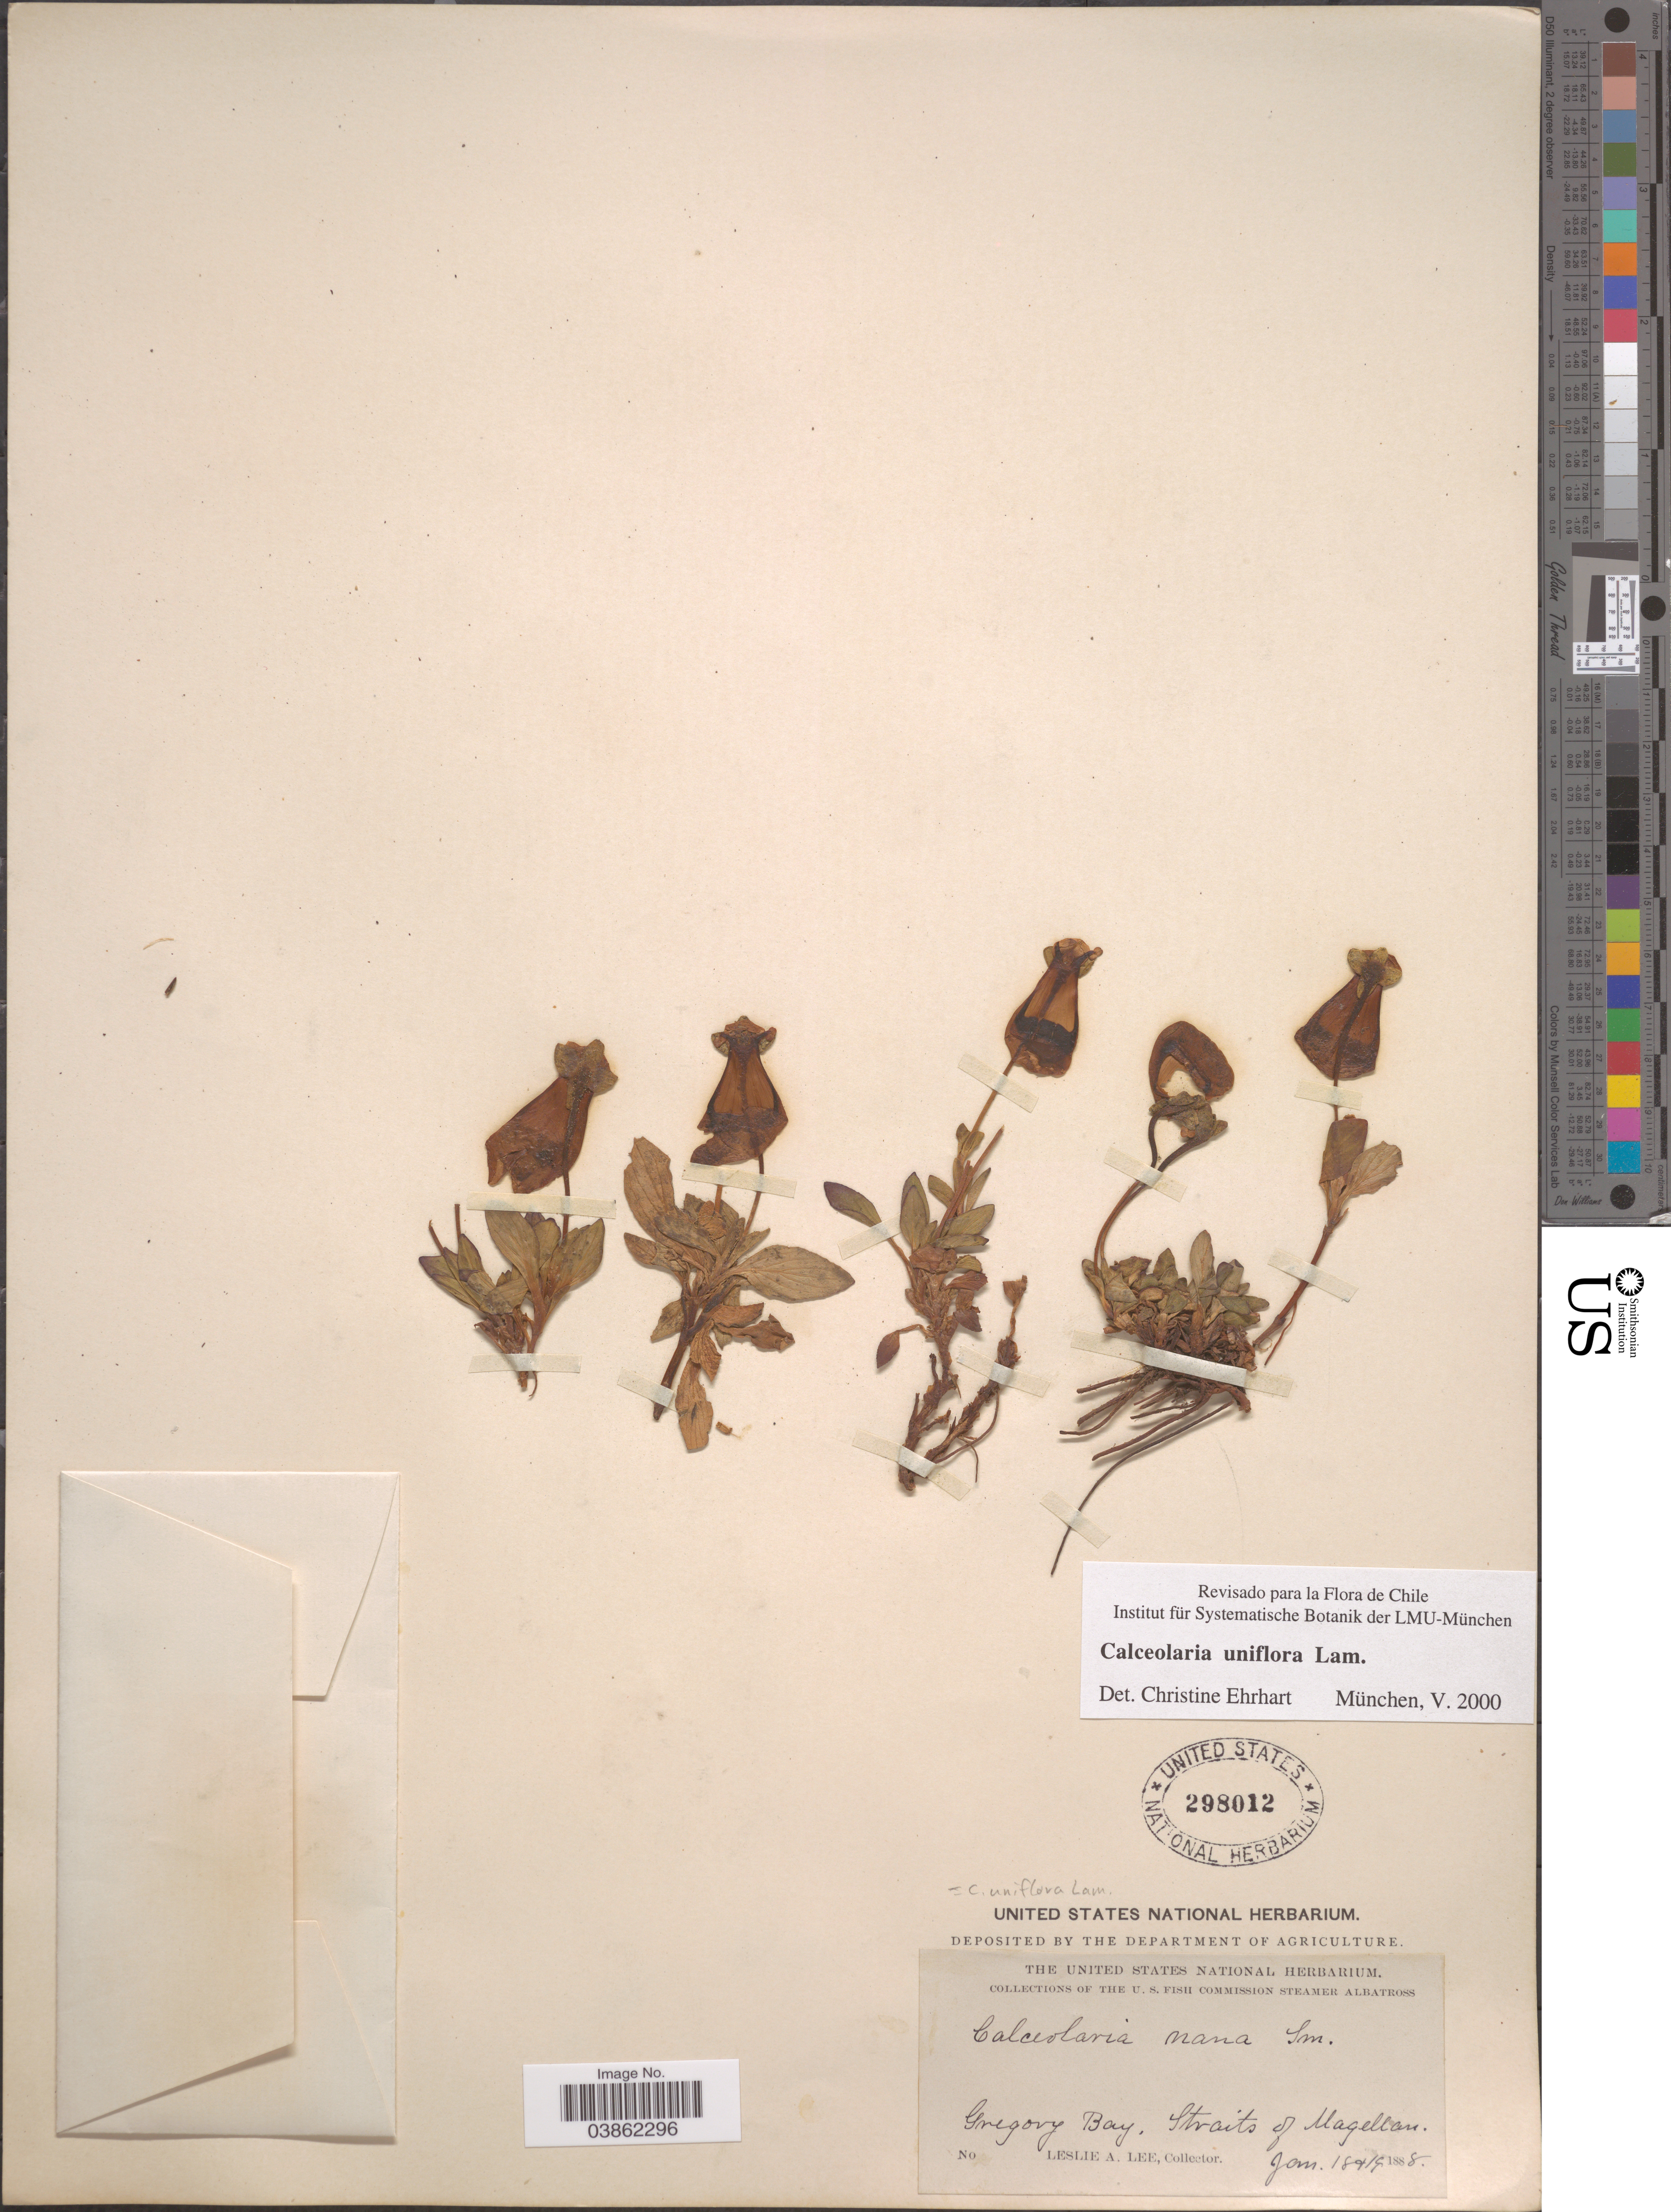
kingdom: Plantae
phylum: Tracheophyta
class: Magnoliopsida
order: Lamiales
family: Calceolariaceae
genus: Calceolaria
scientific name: Calceolaria uniflora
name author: Lam.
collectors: L. Lee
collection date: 1888-01-18/1888-01-19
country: Chile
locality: Gregory Bay, Straits of Magellan.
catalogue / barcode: US 298012